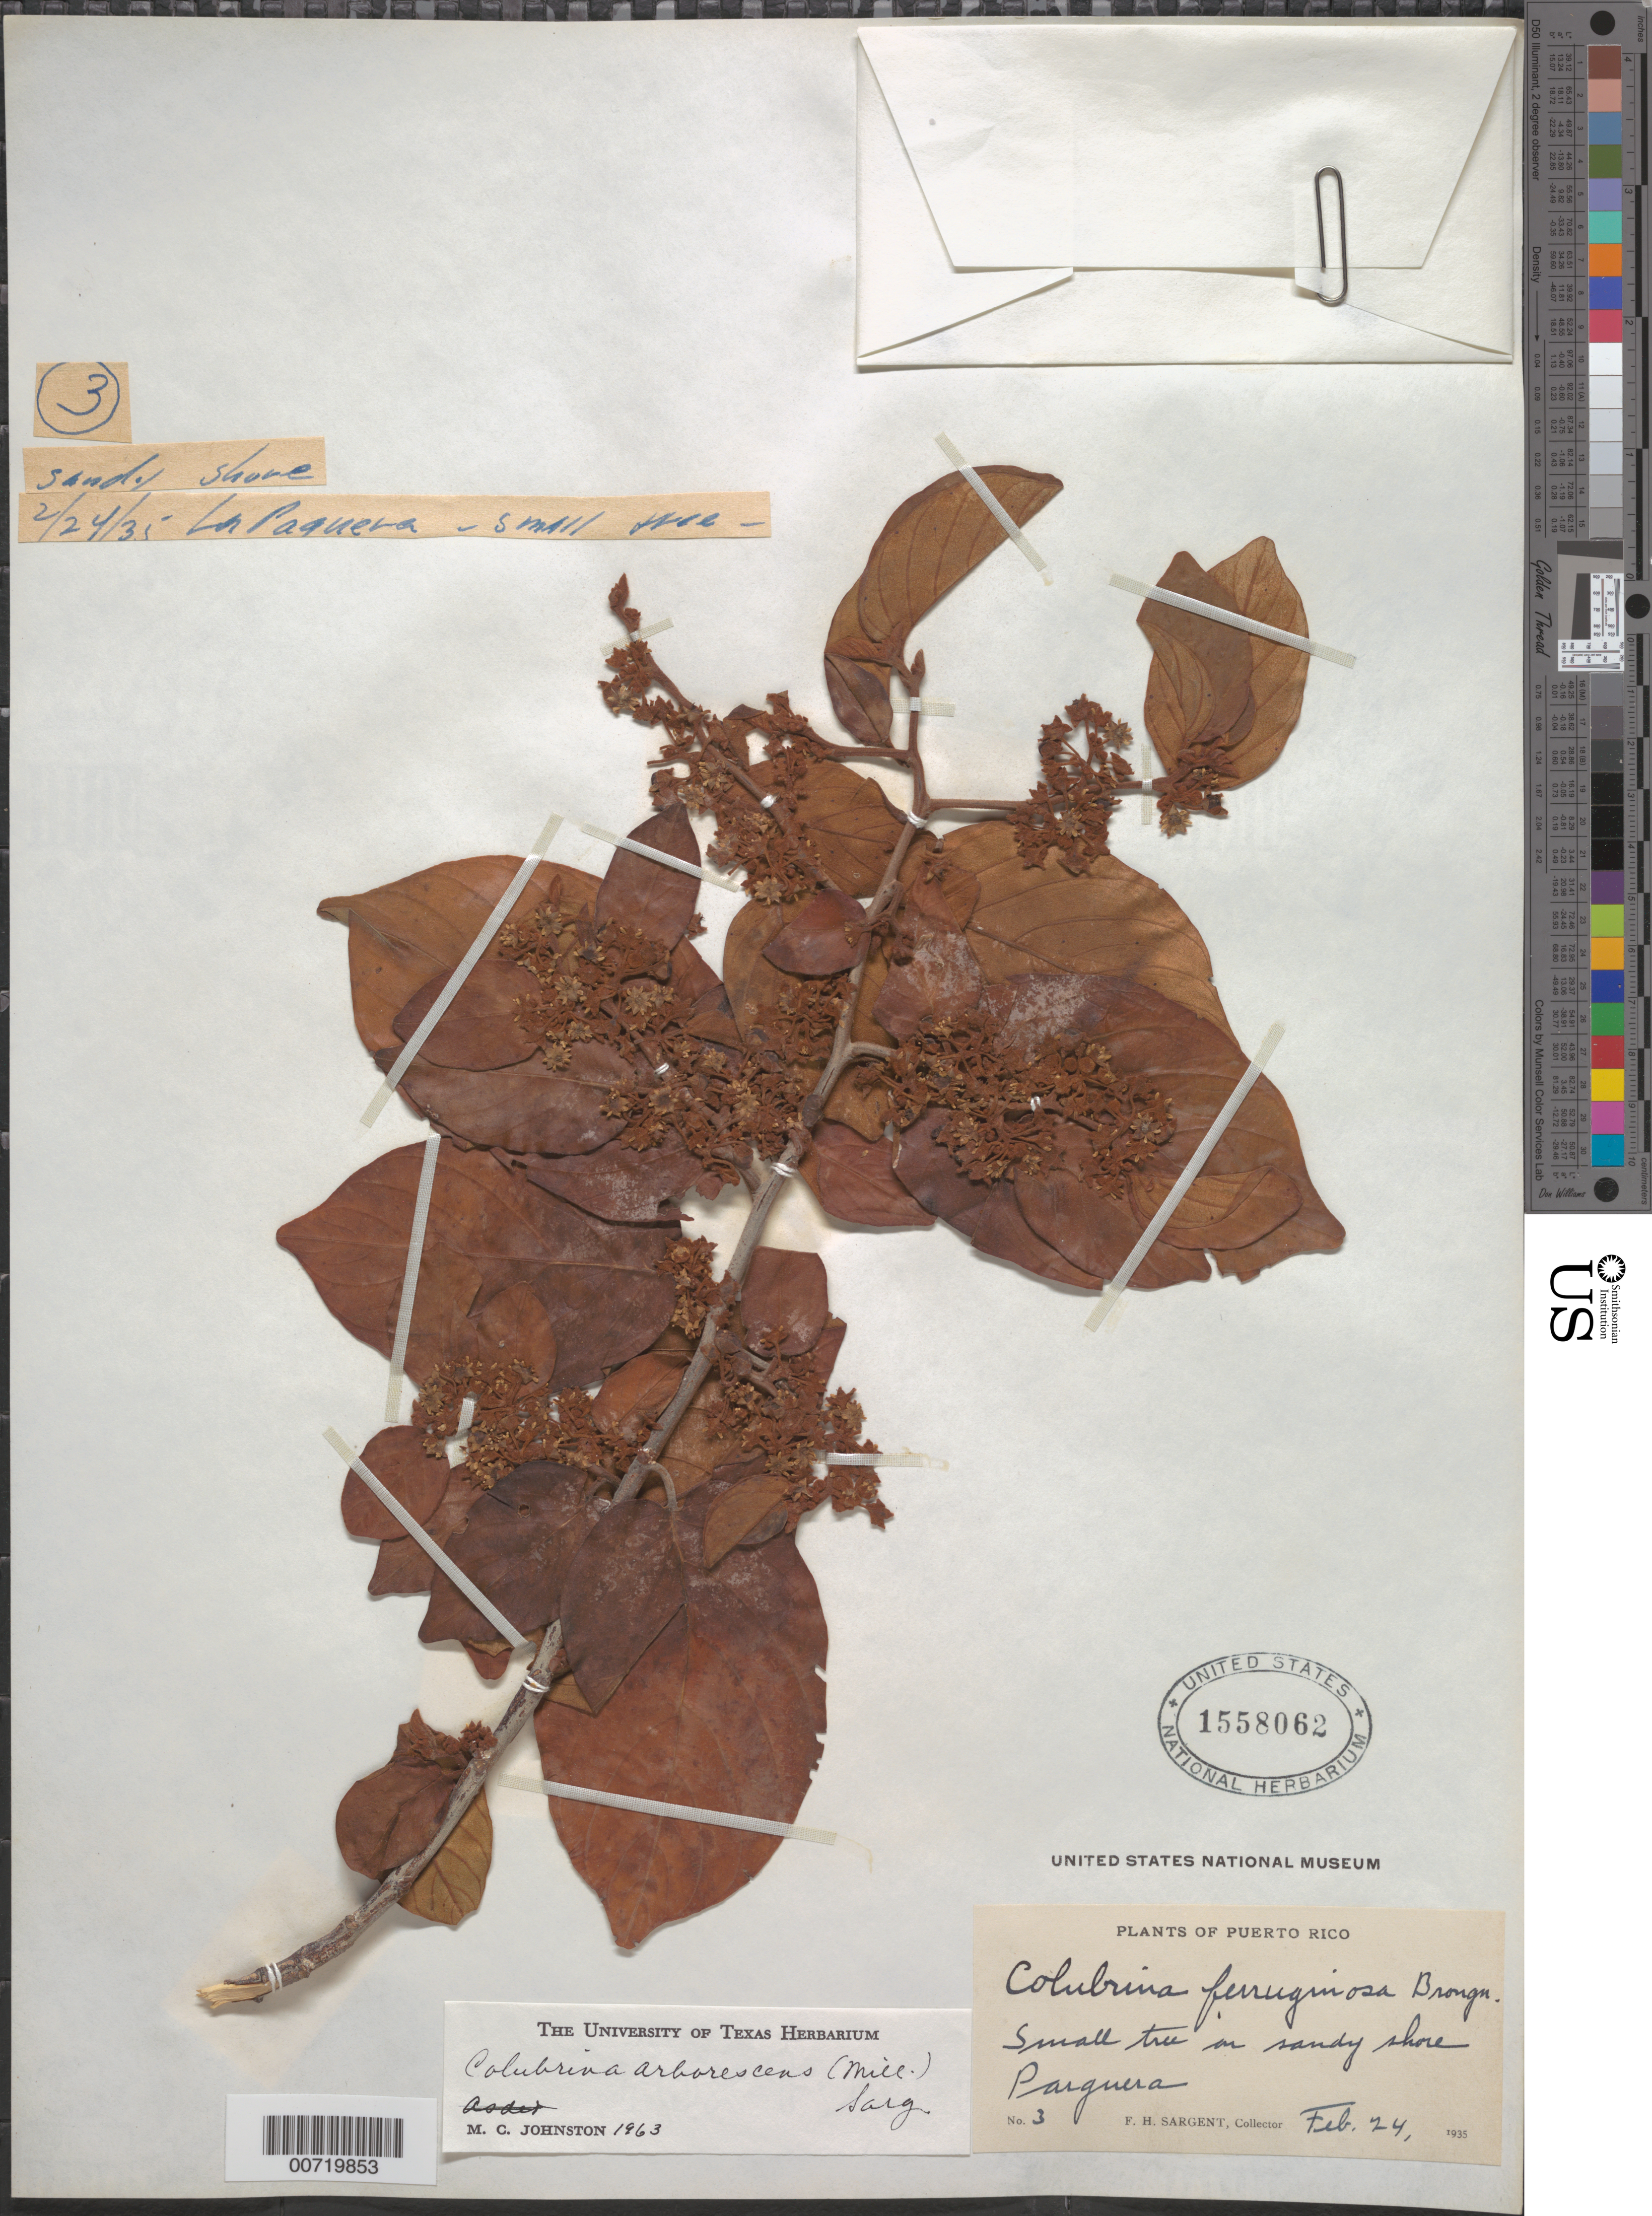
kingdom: Plantae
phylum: Tracheophyta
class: Magnoliopsida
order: Rosales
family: Rhamnaceae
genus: Colubrina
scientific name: Colubrina arborescens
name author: (Mill.) Sarg.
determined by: Johnston, Marshall C.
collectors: F. H. Sargent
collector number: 3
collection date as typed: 24 Feb 1935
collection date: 1935-02-24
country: Puerto Rico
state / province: Lajas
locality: Paraguera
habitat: Sandy shore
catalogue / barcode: US 1558062